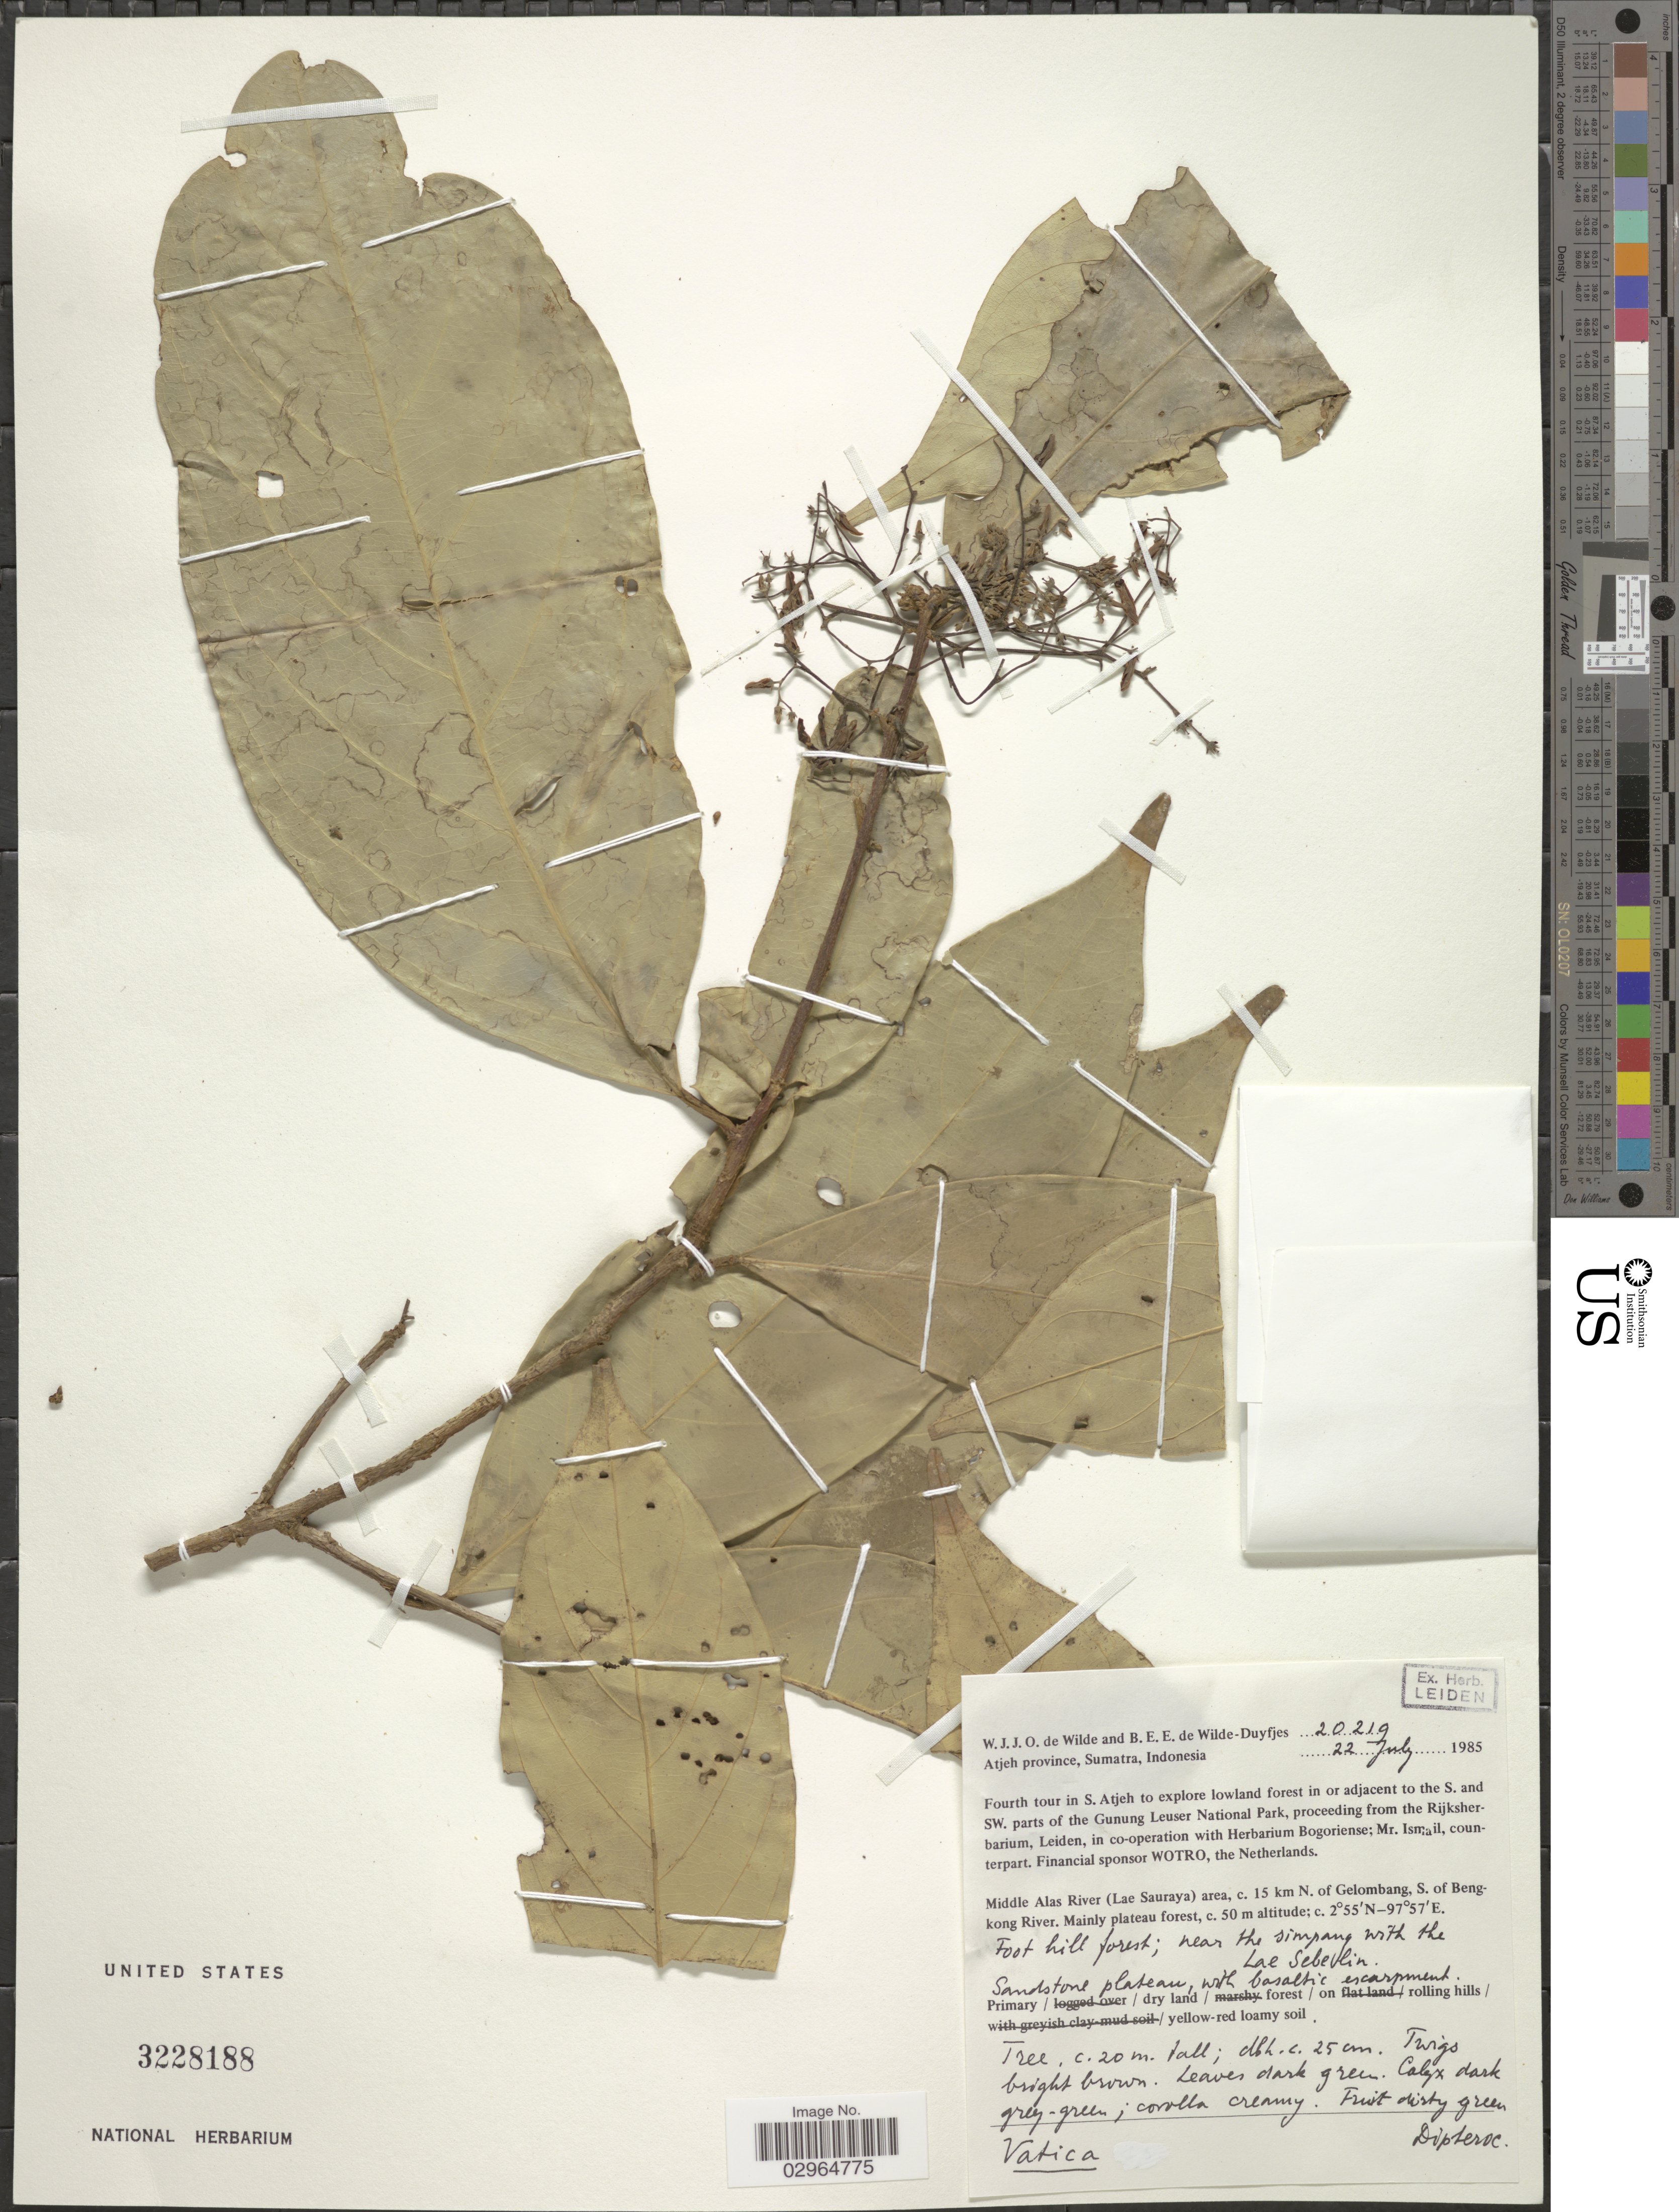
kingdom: Plantae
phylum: Tracheophyta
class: Magnoliopsida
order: Malvales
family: Dipterocarpaceae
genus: Vatica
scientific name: Vatica sp.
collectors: W. J. de Wilde & B. E. de Wilde-Duyfjes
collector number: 20219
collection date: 1985-07-22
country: Indonesia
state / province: Sumatra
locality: Atjeh province. Middle Alas River (Lae Sauraya) area, c. 15 km N. of Gelombang, S. of Bengkong River. Near the simpang with the Lae Sebelin [interpreted].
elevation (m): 50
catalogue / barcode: US 3228188